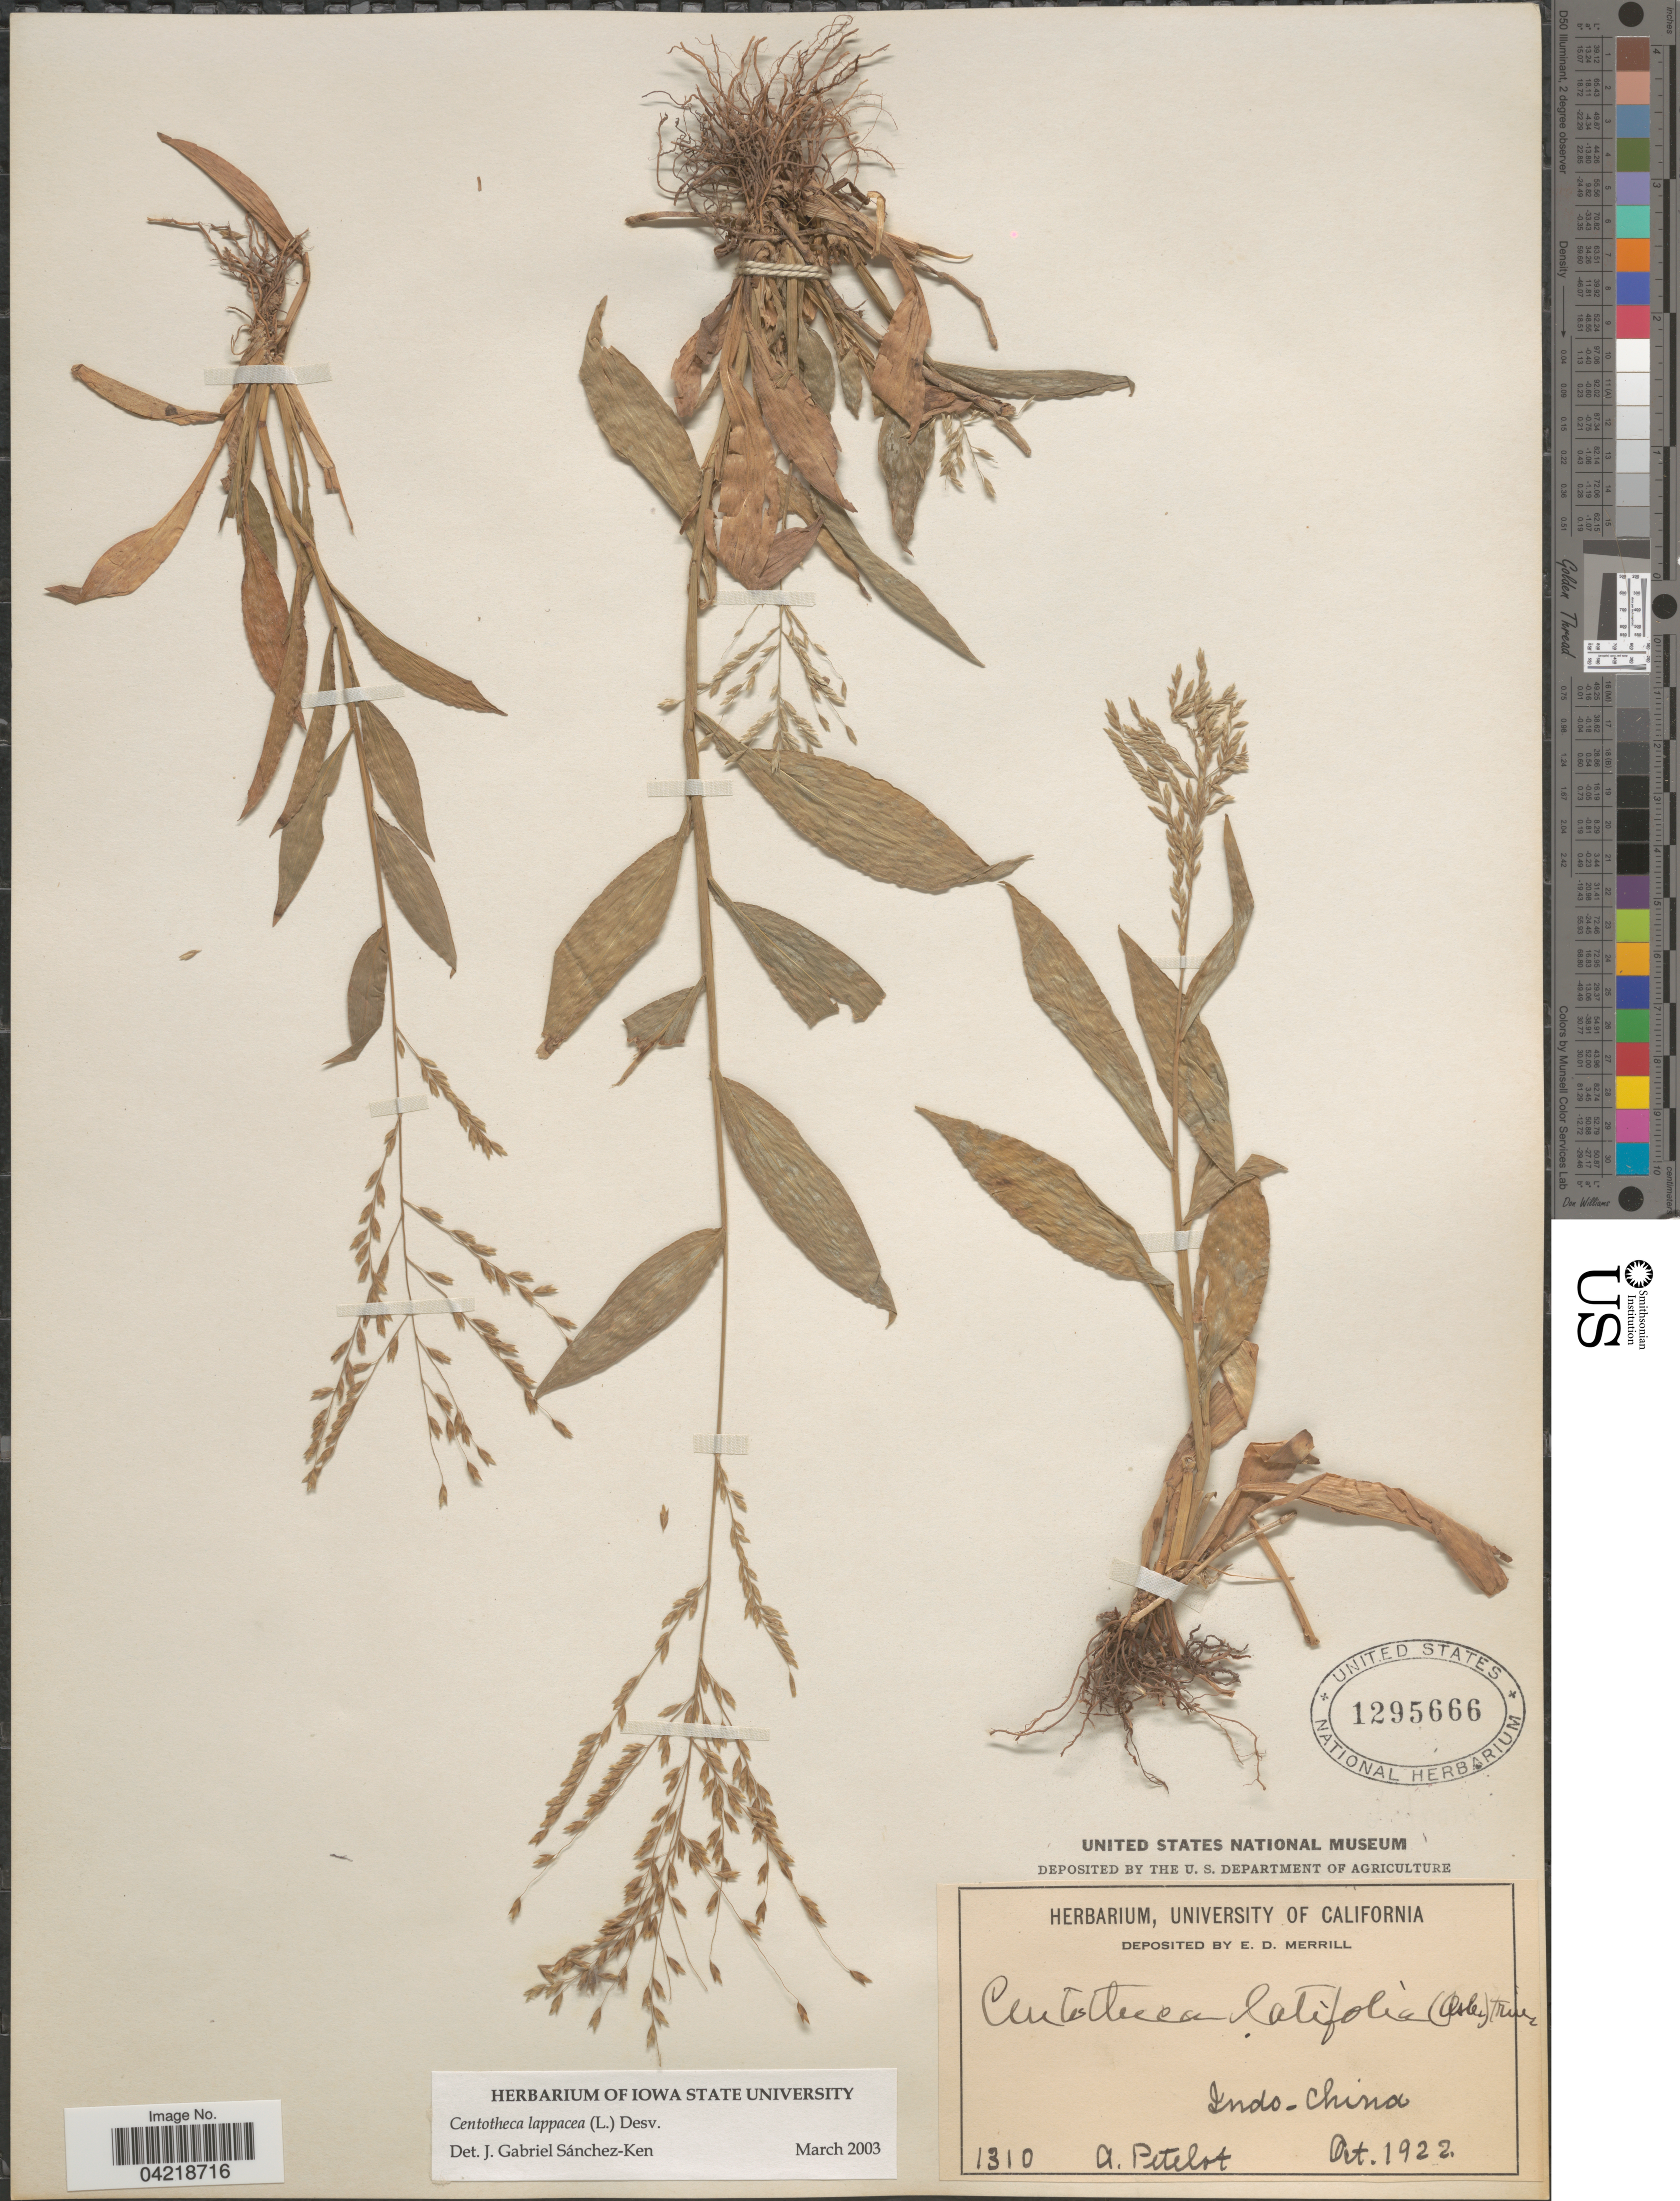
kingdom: Plantae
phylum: Tracheophyta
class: Liliopsida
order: Poales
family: Poaceae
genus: Centotheca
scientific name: Centotheca lappacea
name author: (L.) Desv.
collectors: A. Petelot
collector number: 1310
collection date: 1922-10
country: United States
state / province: California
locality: Indo-China.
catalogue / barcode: US 1295666